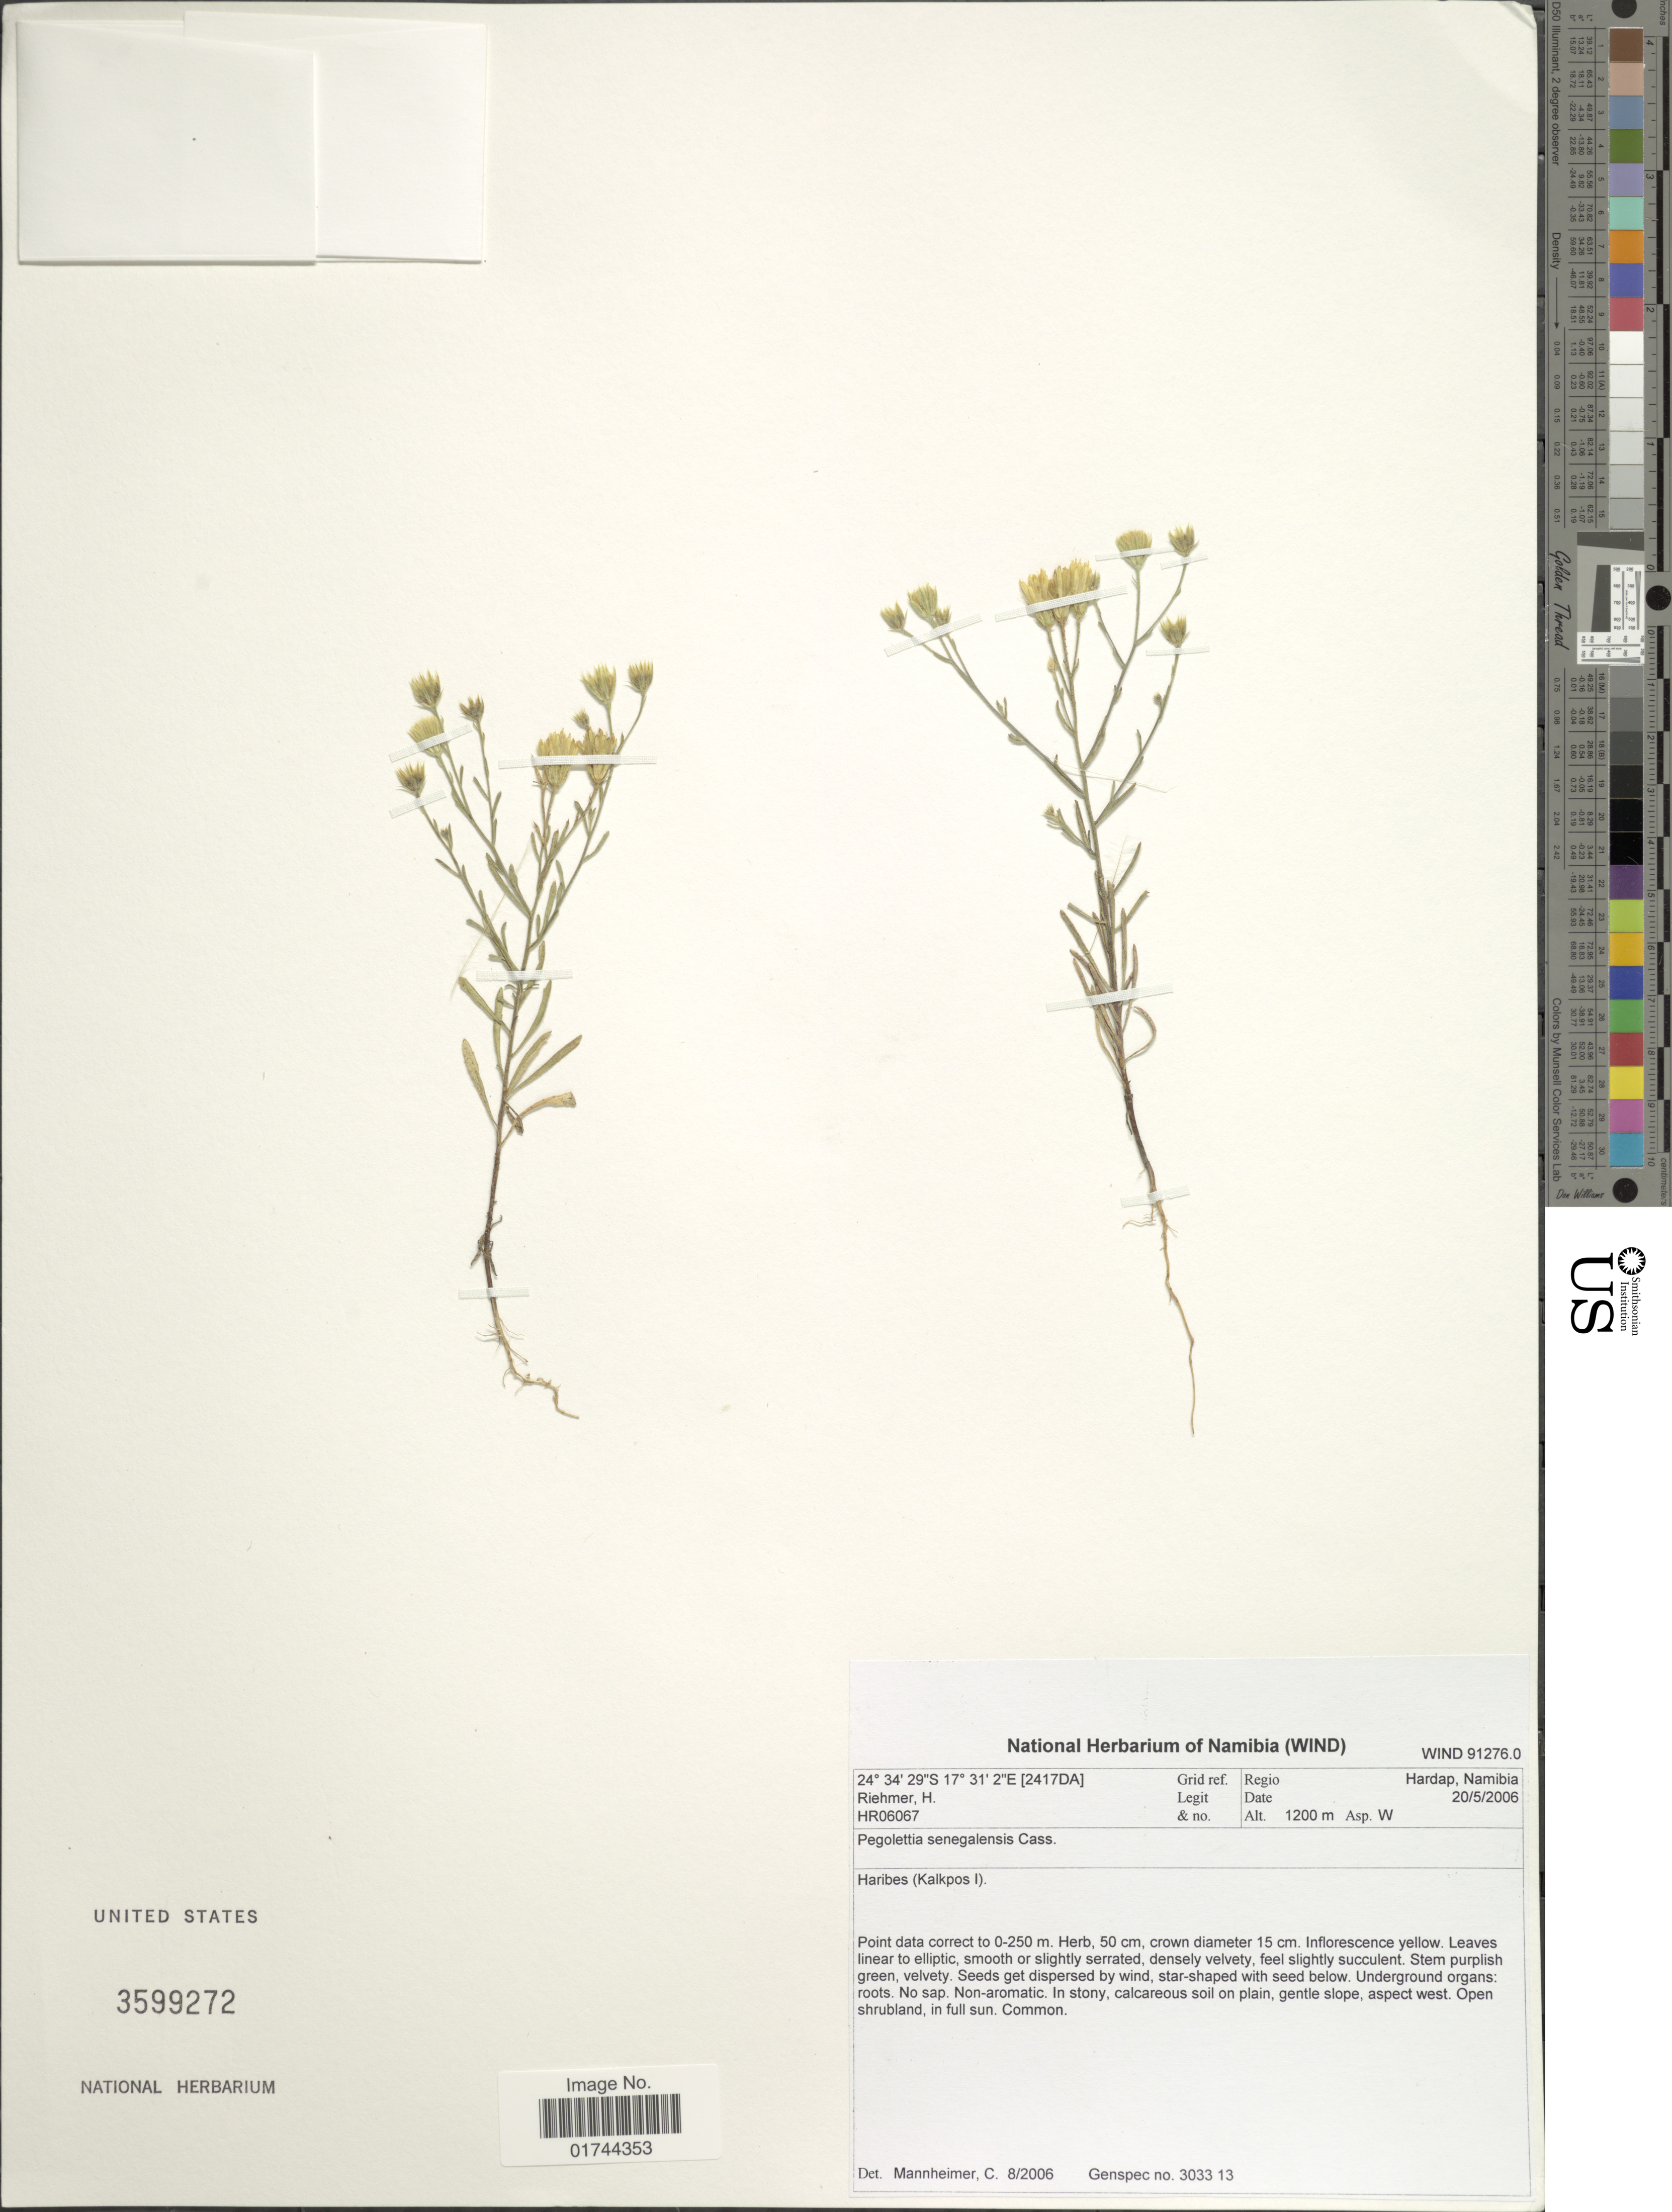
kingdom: Plantae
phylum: Tracheophyta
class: Magnoliopsida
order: Asterales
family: Asteraceae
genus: Pegolettia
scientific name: Pegolettia senegalensis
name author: Cass.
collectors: H. Riehmer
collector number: HR06067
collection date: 2006-05-20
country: Namibia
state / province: Hardap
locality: Haribes (Kalkpos I)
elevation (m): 1200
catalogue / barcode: US 3599272